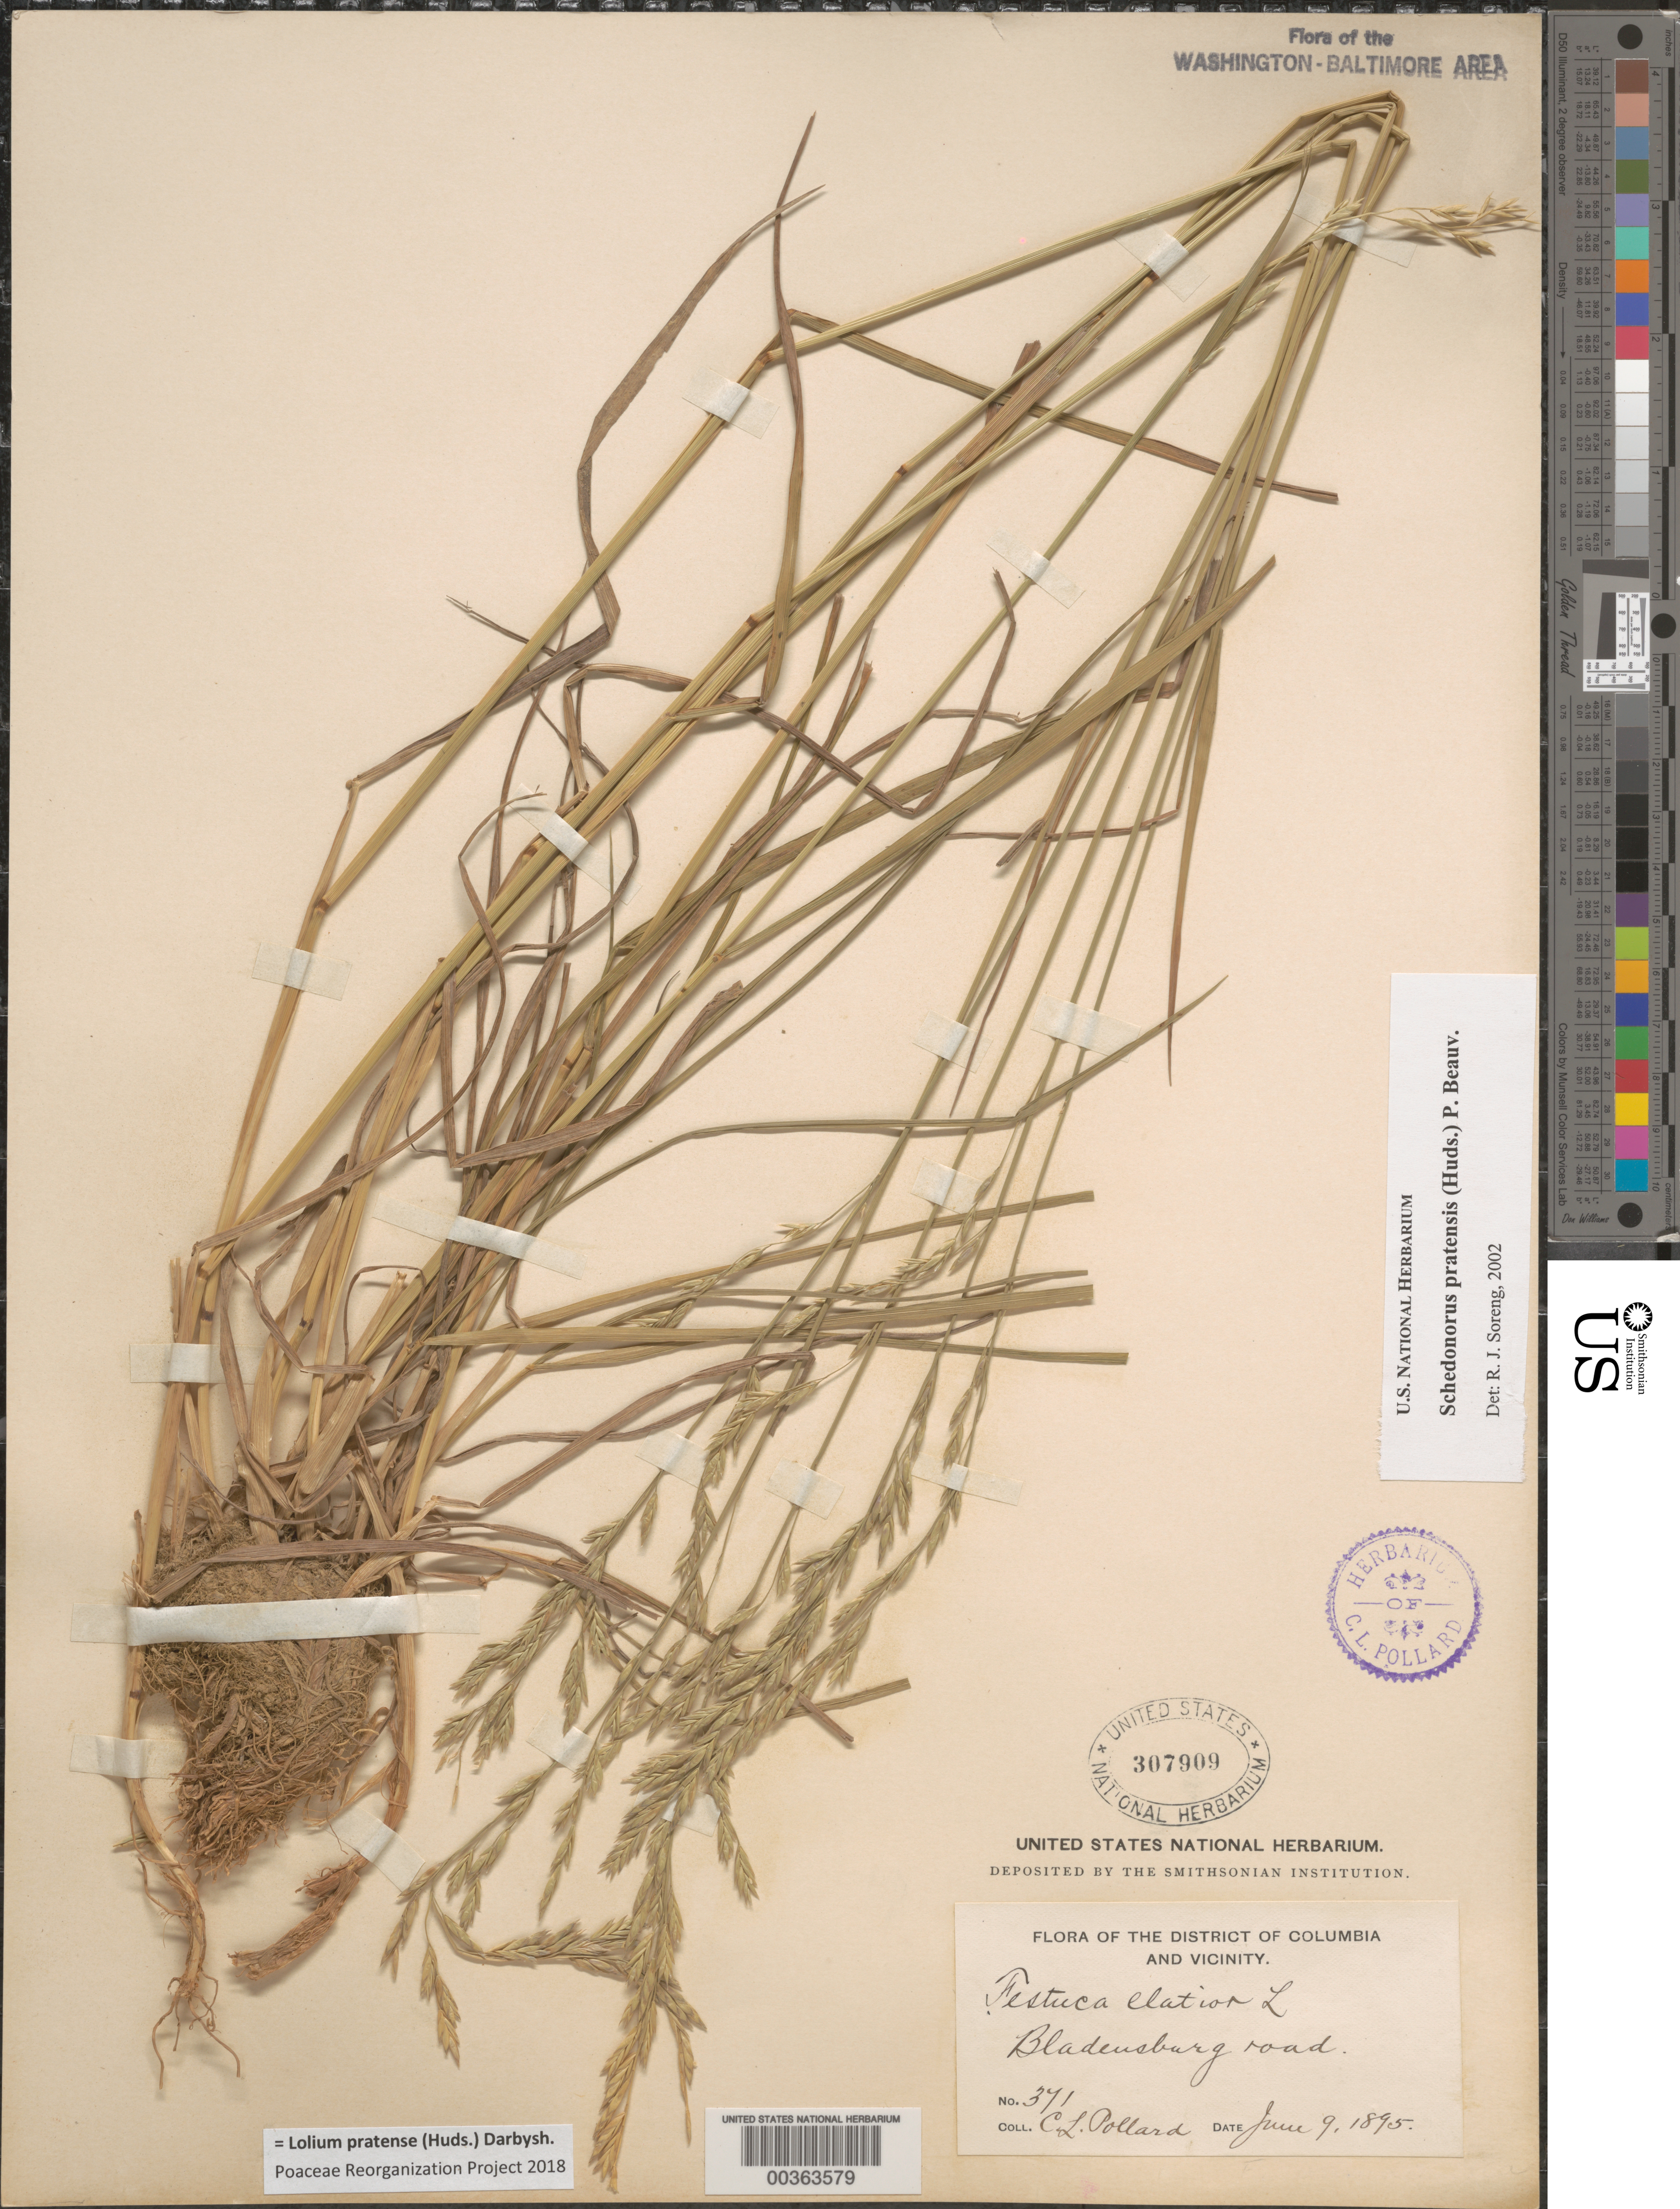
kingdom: Plantae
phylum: Tracheophyta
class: Liliopsida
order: Poales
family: Poaceae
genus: Lolium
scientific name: Lolium pratense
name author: (Huds.) Darbysh.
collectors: C. L. Pollard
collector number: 371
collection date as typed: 09 Jun 1895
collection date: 1895-06-09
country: United States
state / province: Maryland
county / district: Prince George's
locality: Bladensburg road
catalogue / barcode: US 307909